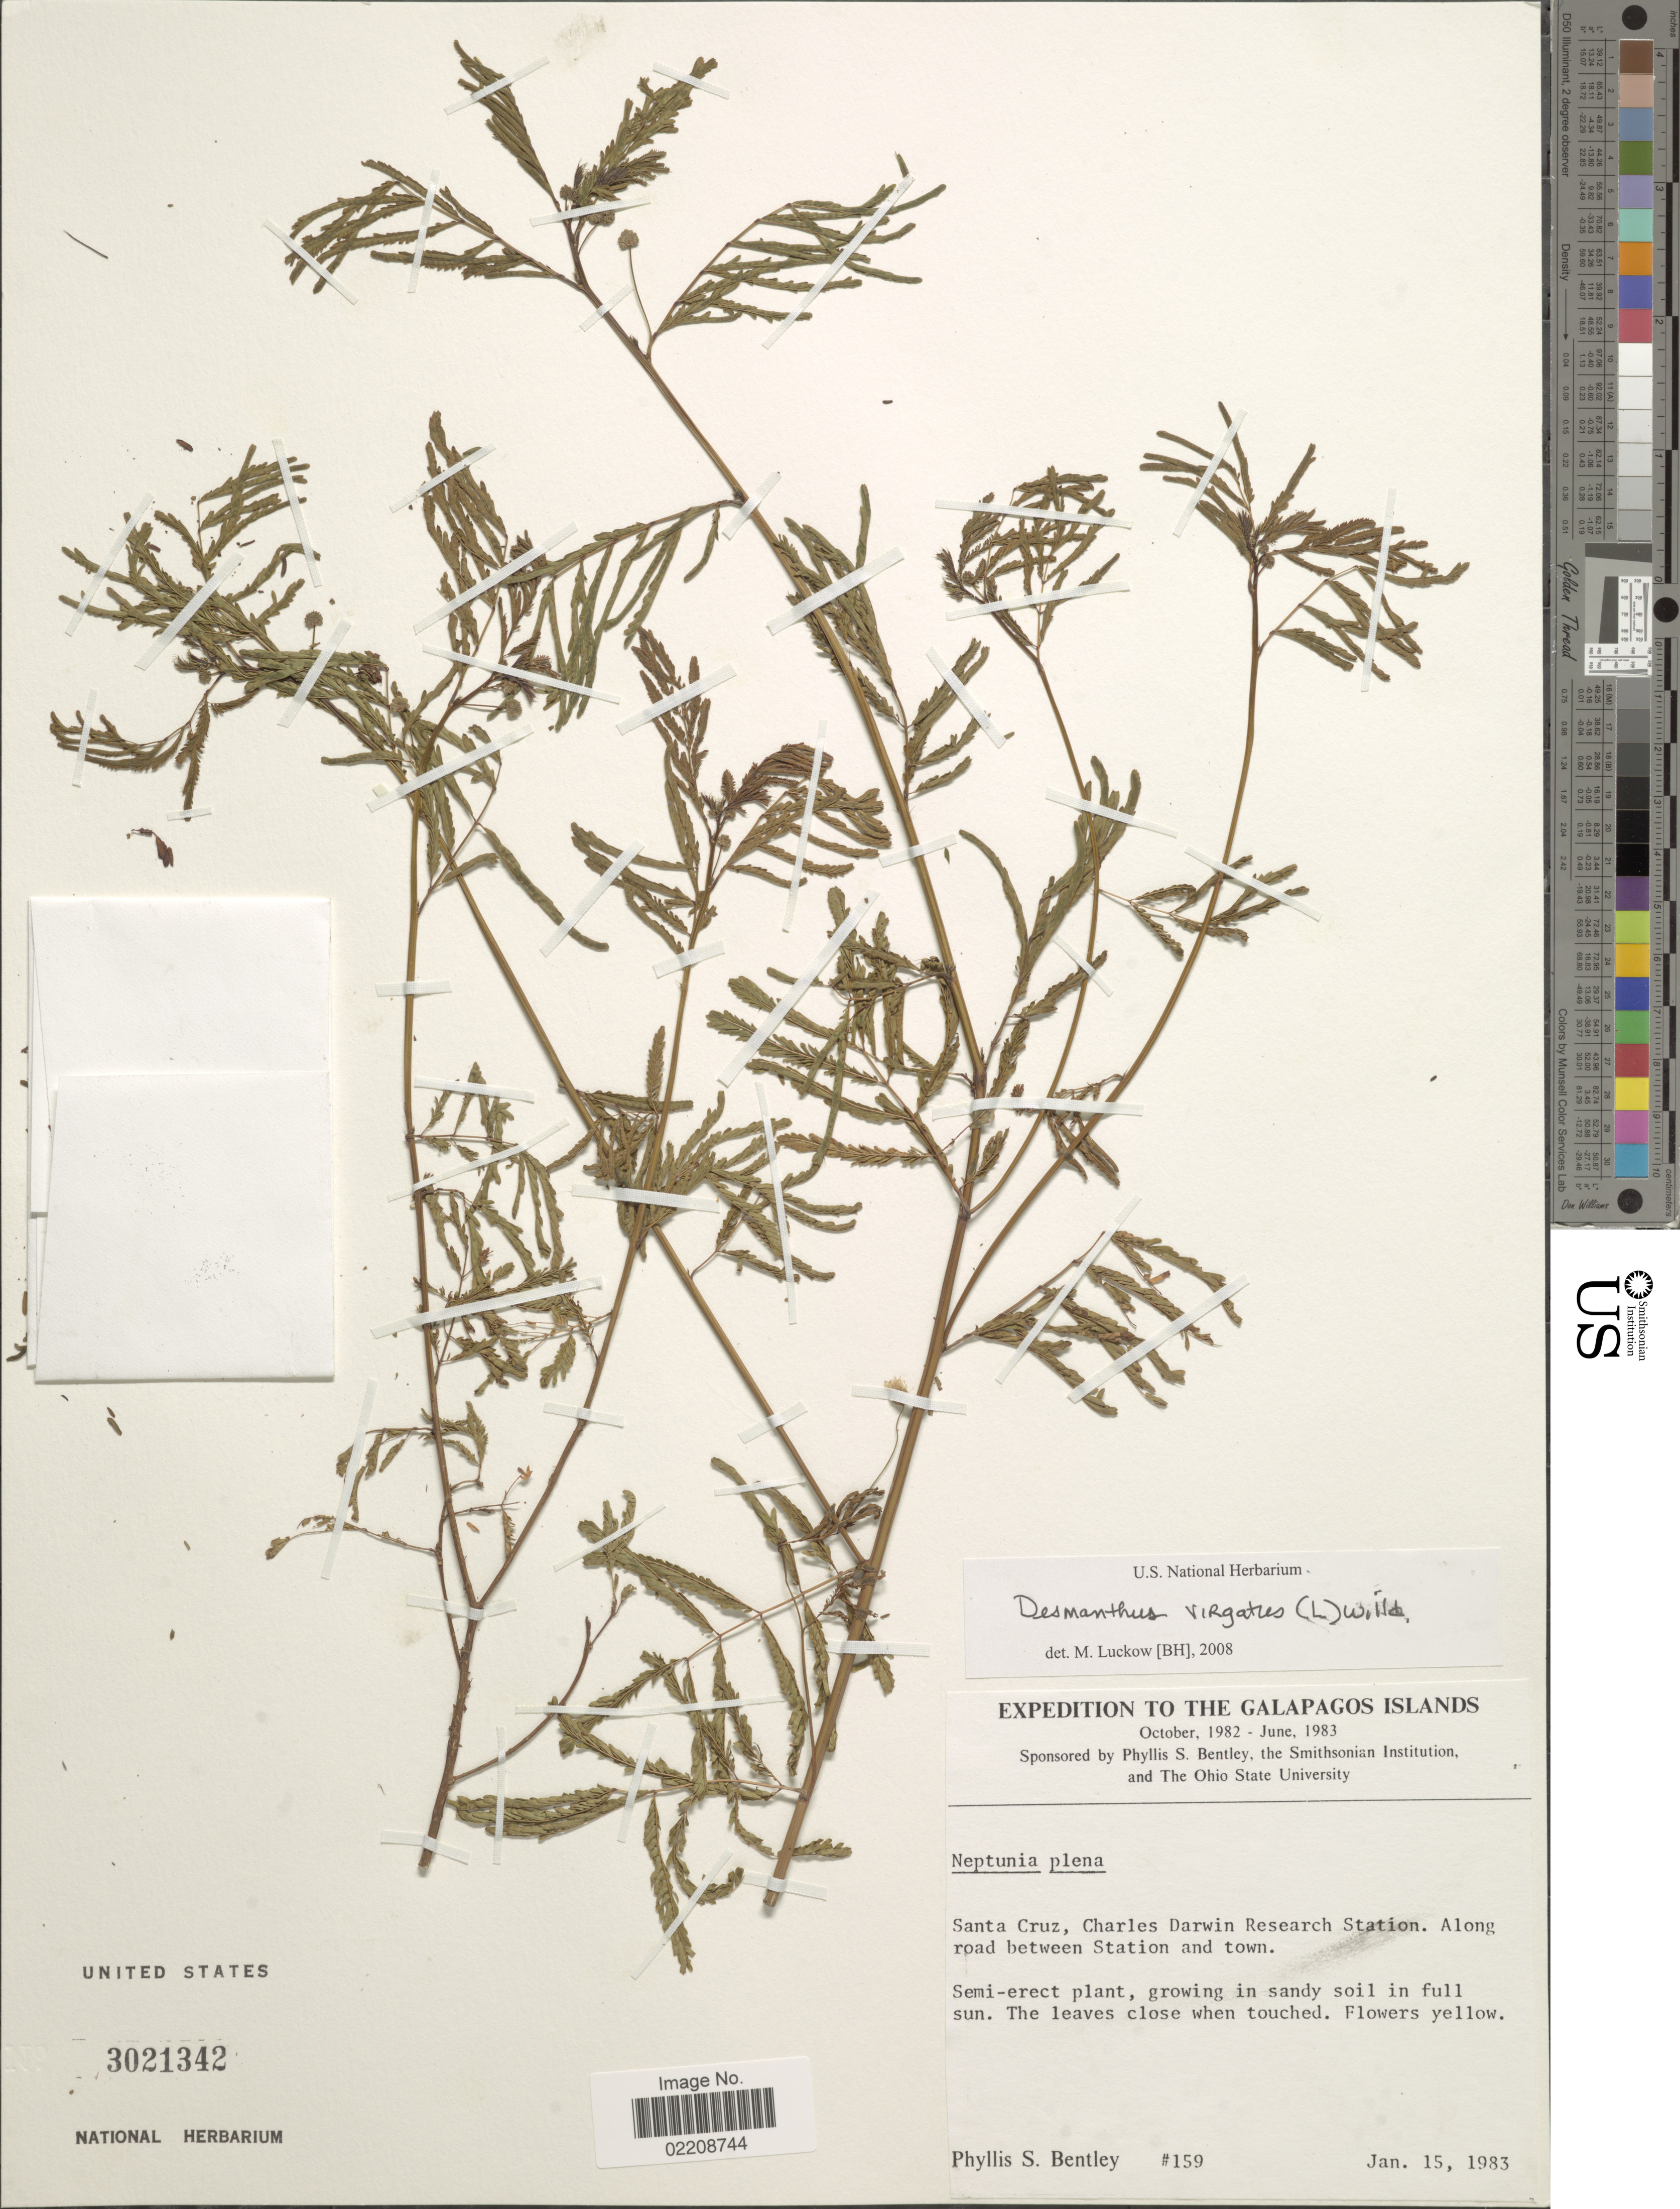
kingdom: Plantae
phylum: Tracheophyta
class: Magnoliopsida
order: Fabales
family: Fabaceae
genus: Desmanthus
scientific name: Desmanthus virgatus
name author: (L.) Willd.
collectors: P. S. Bentley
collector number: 159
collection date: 1983-01-15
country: Ecuador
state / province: Colón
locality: Charles Darwin Research Station, along road between Station and town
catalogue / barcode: US 3021342